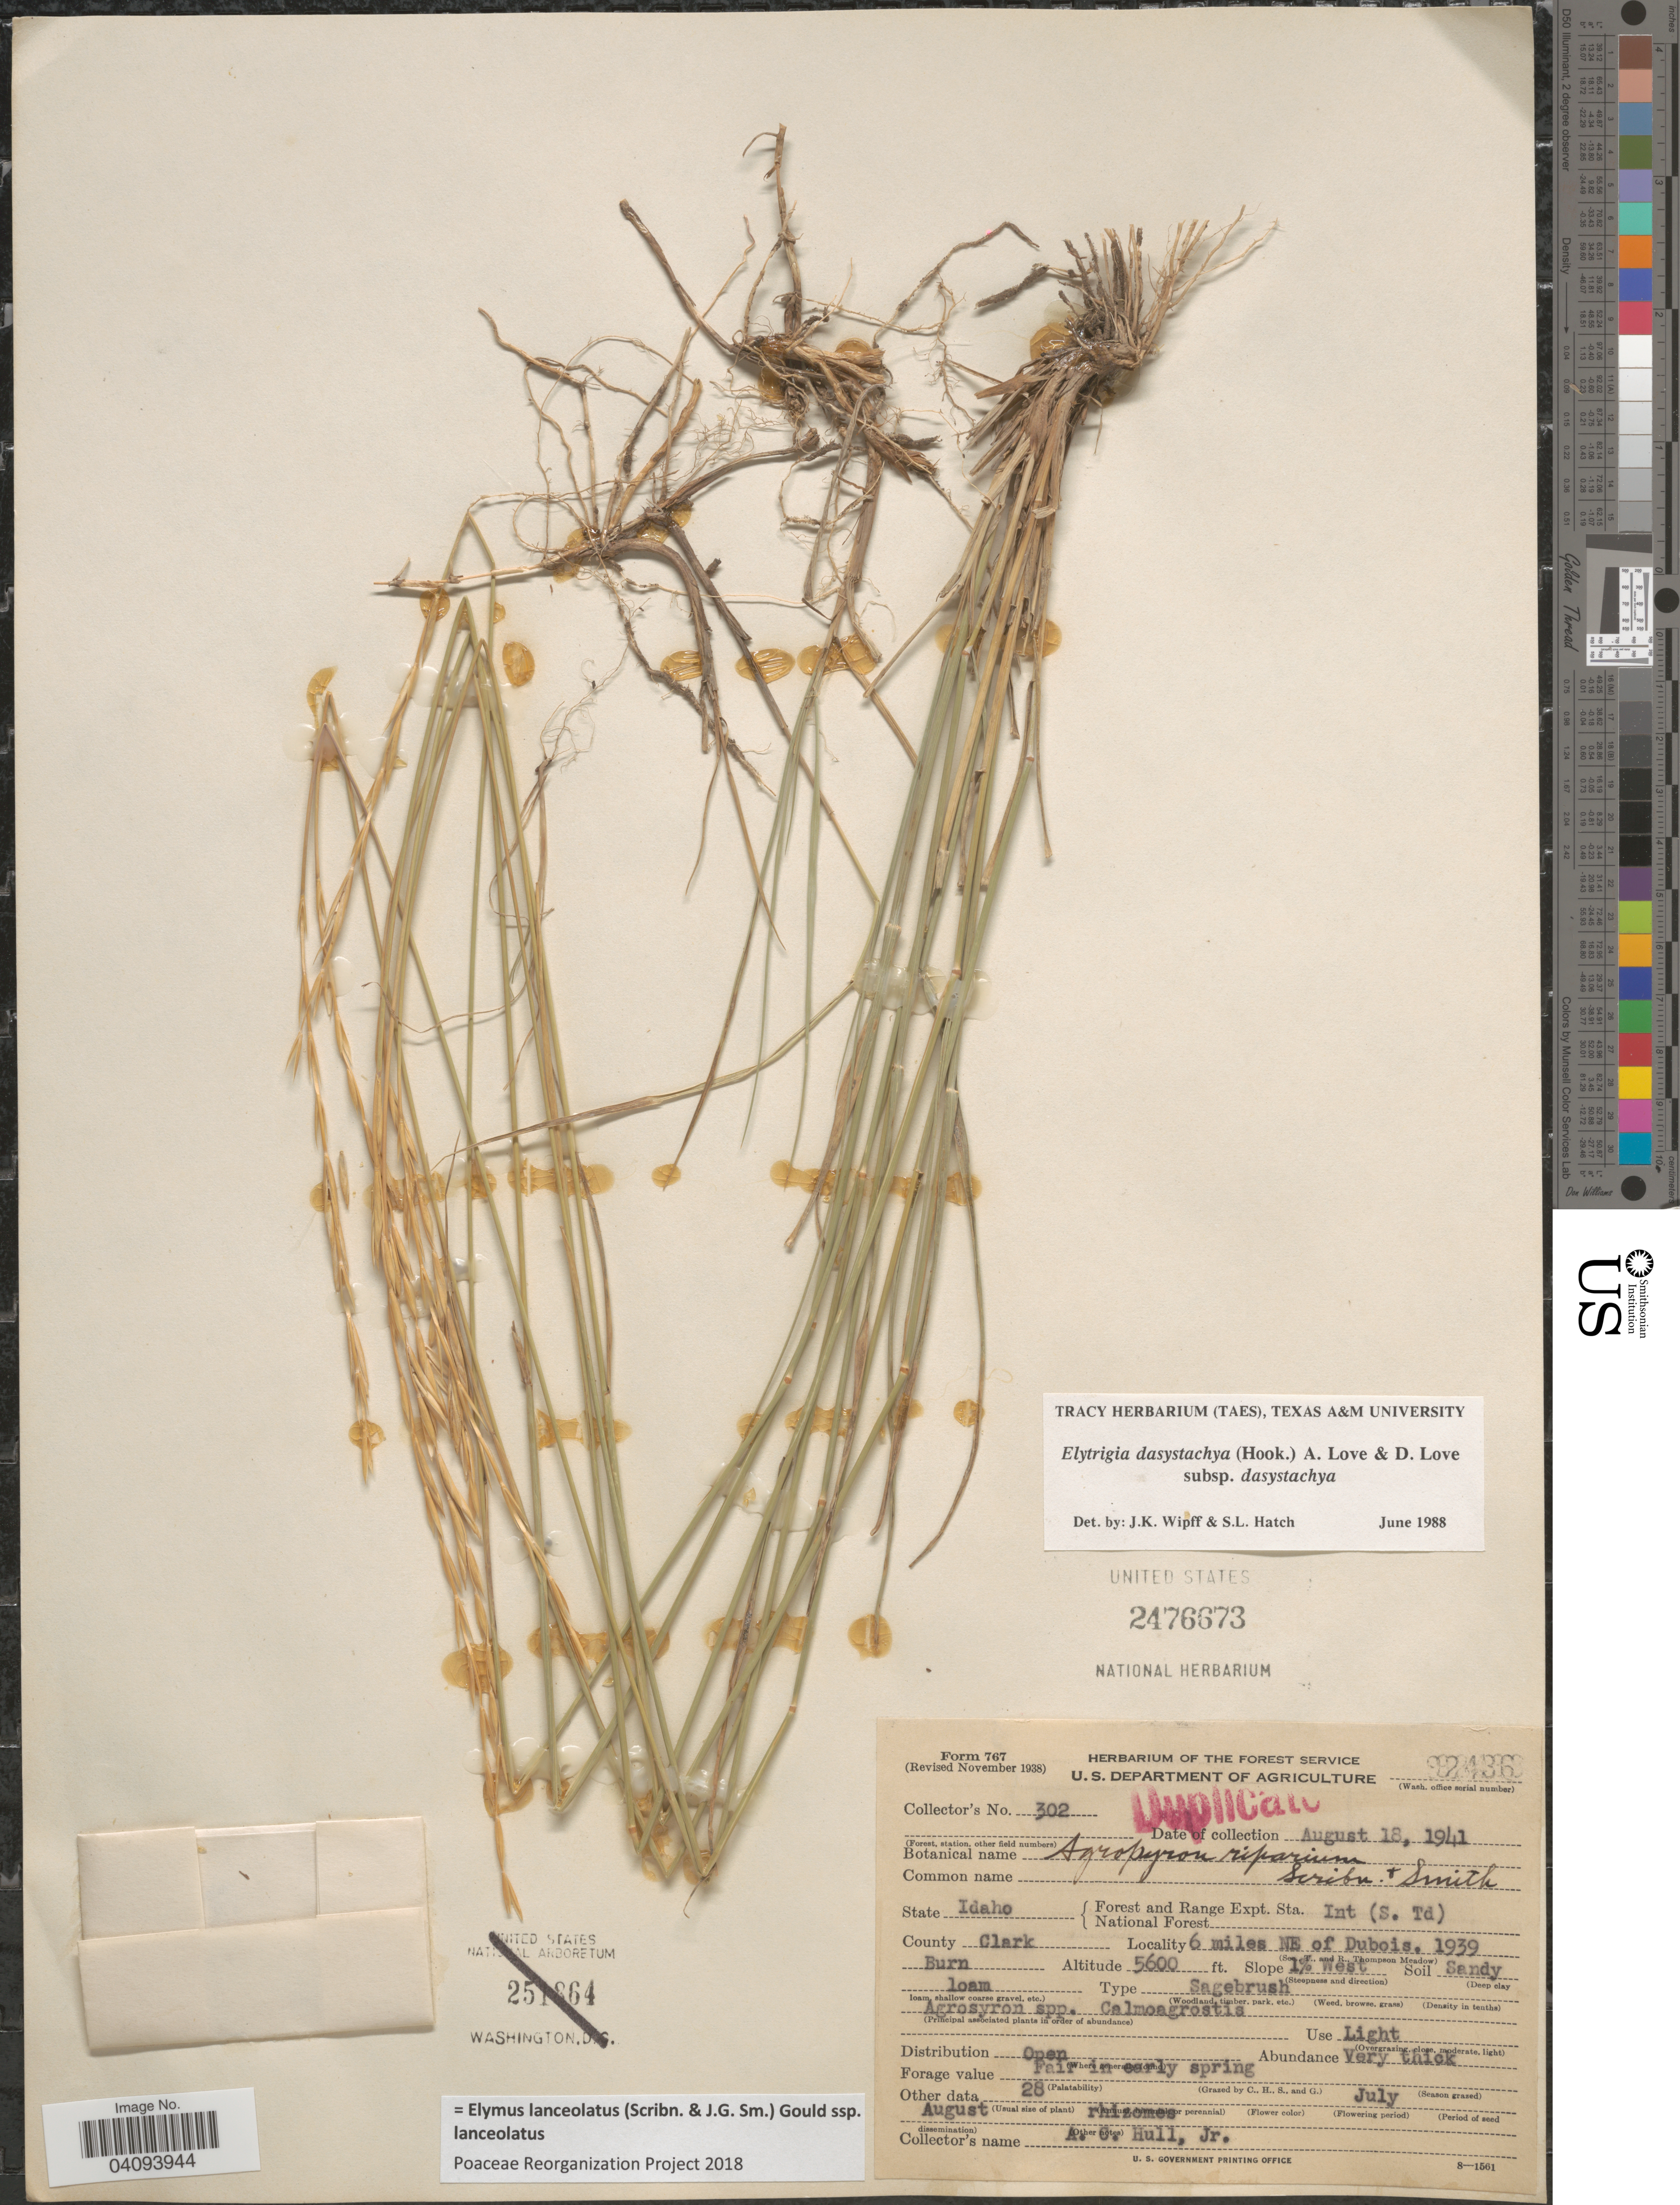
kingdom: Plantae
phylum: Tracheophyta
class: Liliopsida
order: Poales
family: Poaceae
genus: Elymus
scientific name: Elymus lanceolatus subsp. lanceolatus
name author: (Scribn. & J.G. Sm.) Gould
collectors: A. Hull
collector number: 302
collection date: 1941-08-18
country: United States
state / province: Idaho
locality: Forest and Range Expt. Sta. National Forest Int (S. Td). County Clark. 6 miles NE of Dubois, 1939 Burn. Slope 1% West.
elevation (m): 1707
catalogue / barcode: US 2476673